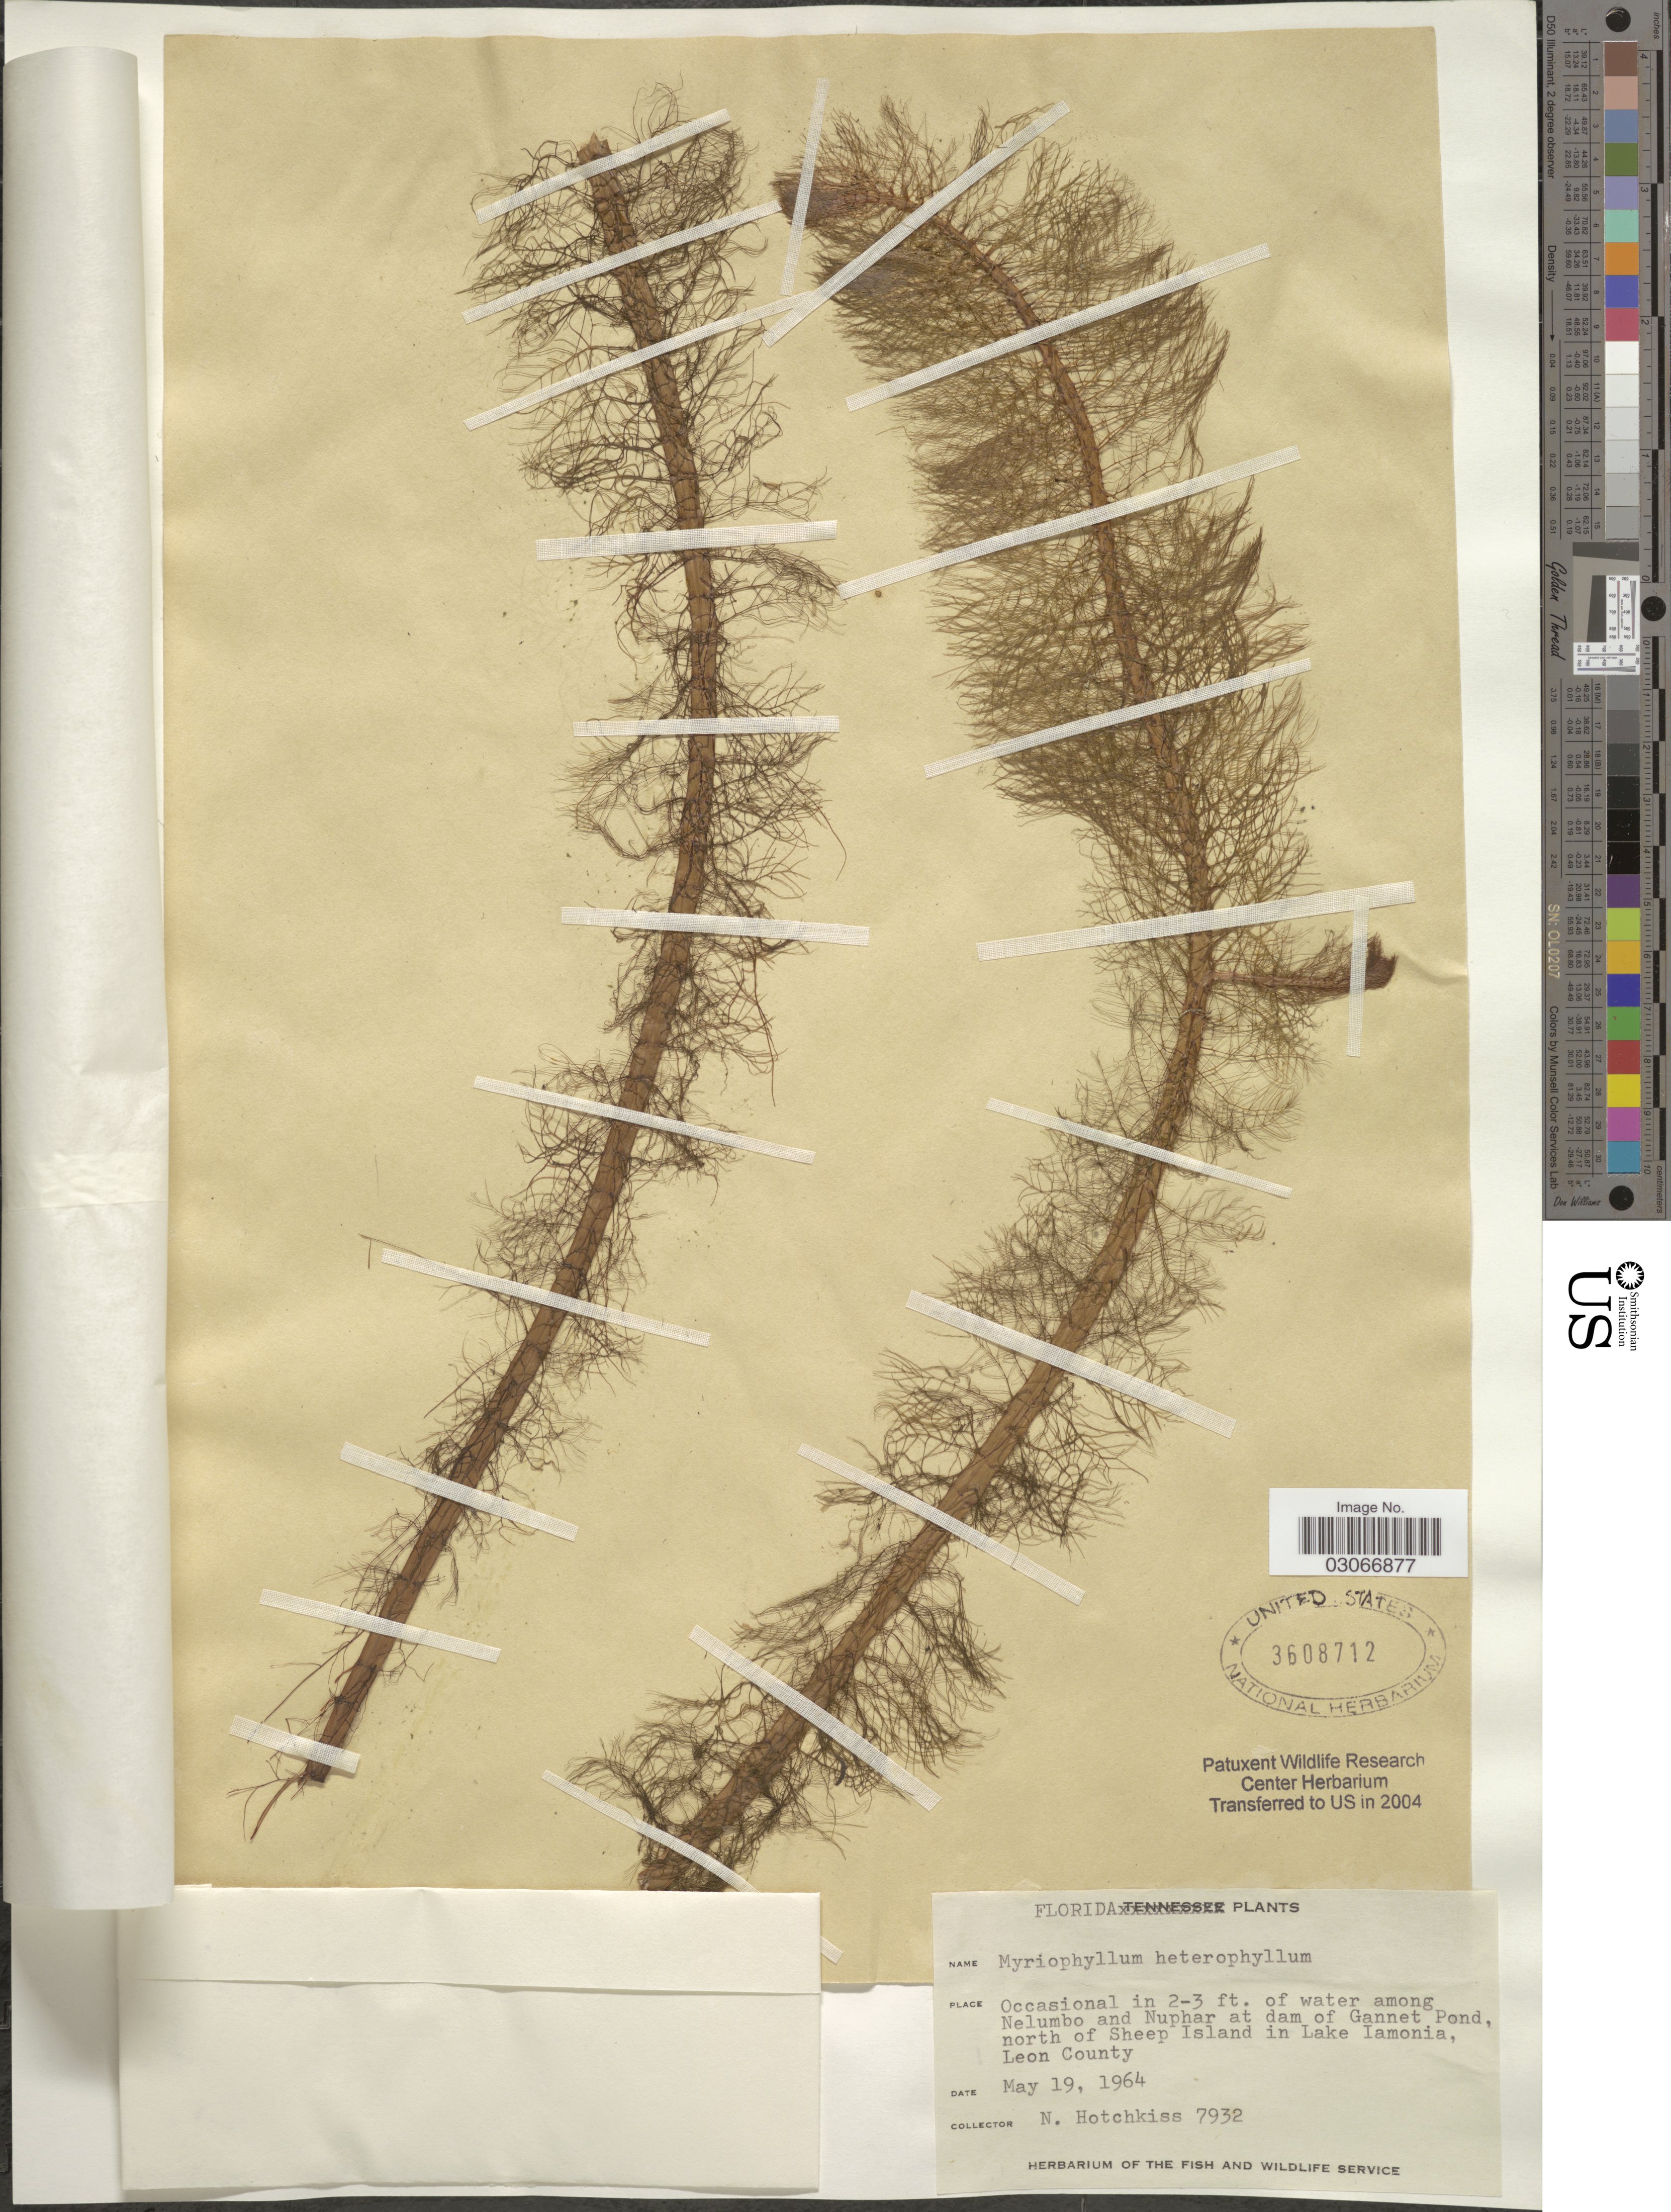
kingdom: Plantae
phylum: Tracheophyta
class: Magnoliopsida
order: Saxifragales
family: Haloragaceae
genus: Myriophyllum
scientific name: Myriophyllum heterophyllum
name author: Michx.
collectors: N. Hotchkiss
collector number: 7932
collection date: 1964-05-19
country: United States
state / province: Florida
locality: Occasional in 2-3 ft. of water among Nelumbo and Nuphar at dam of Gannet Pond, north of Sheep Island in Lake Iamonia, Leon County.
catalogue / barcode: US 3608712